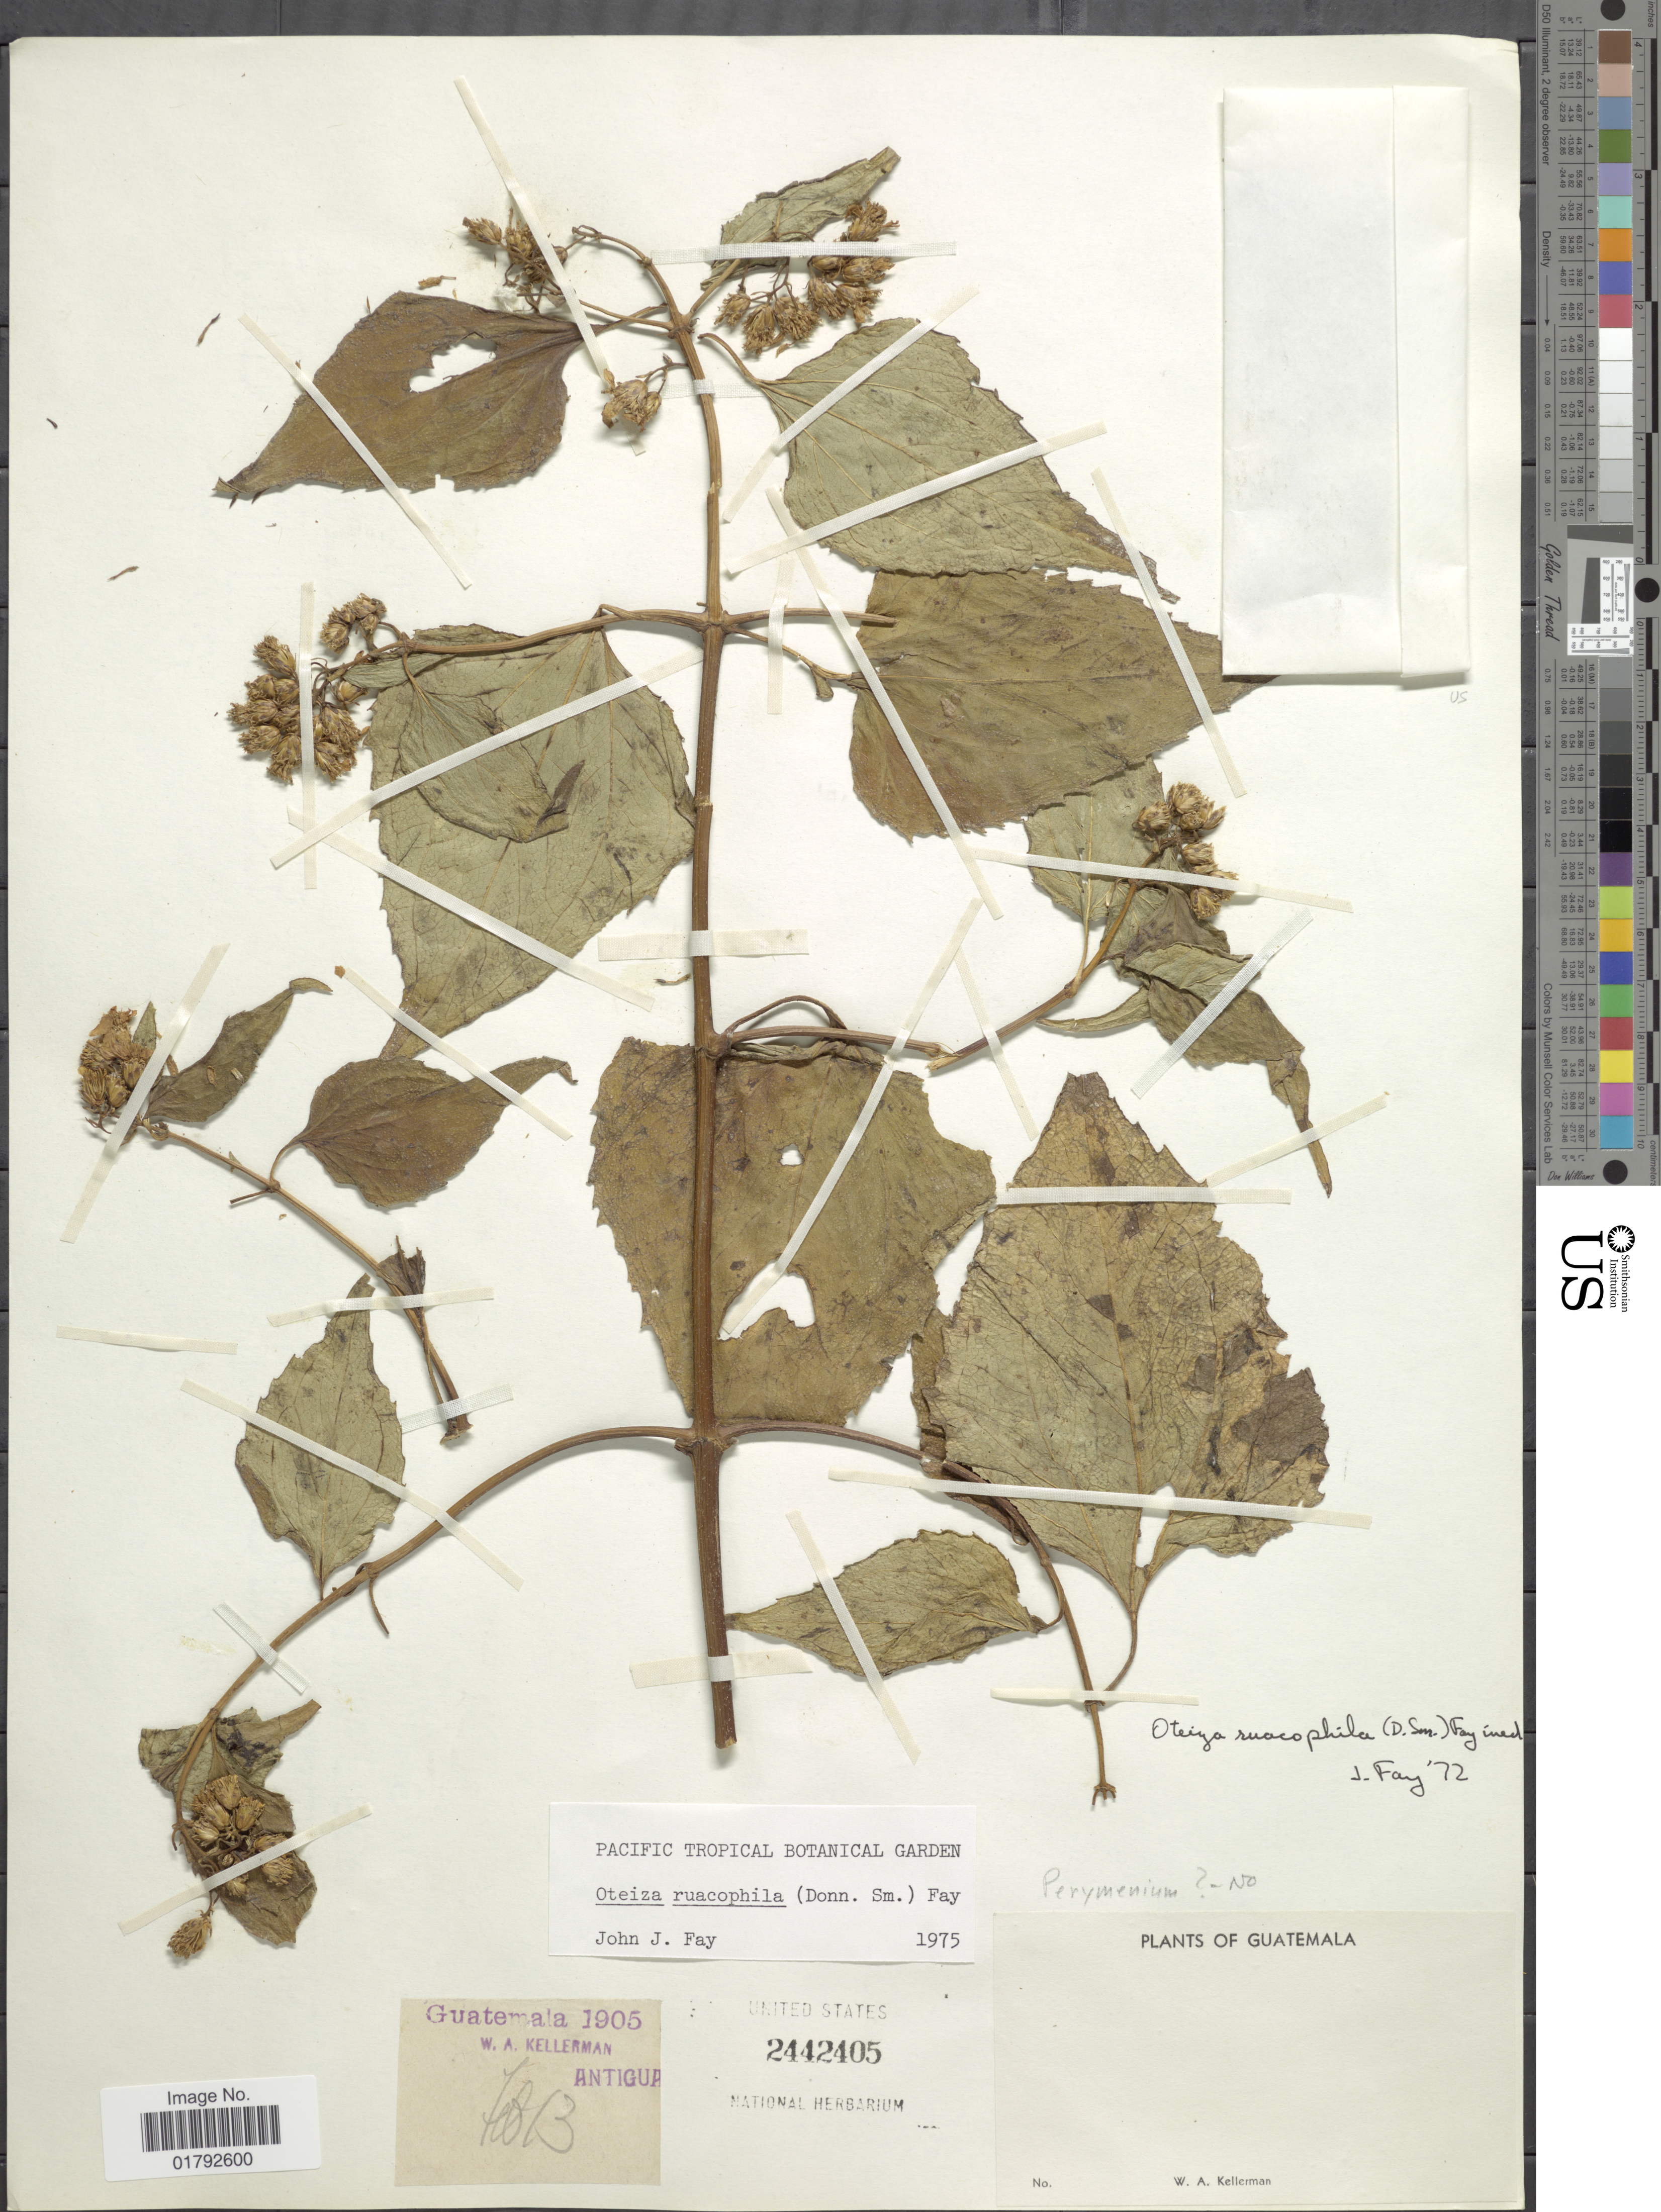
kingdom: Plantae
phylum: Tracheophyta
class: Magnoliopsida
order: Asterales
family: Asteraceae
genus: Oteiza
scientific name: Oteiza ruacophila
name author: (Donn. Sm.) Fay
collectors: W. Kellerman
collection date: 1905-02-13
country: Guatemala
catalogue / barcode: US 2442405